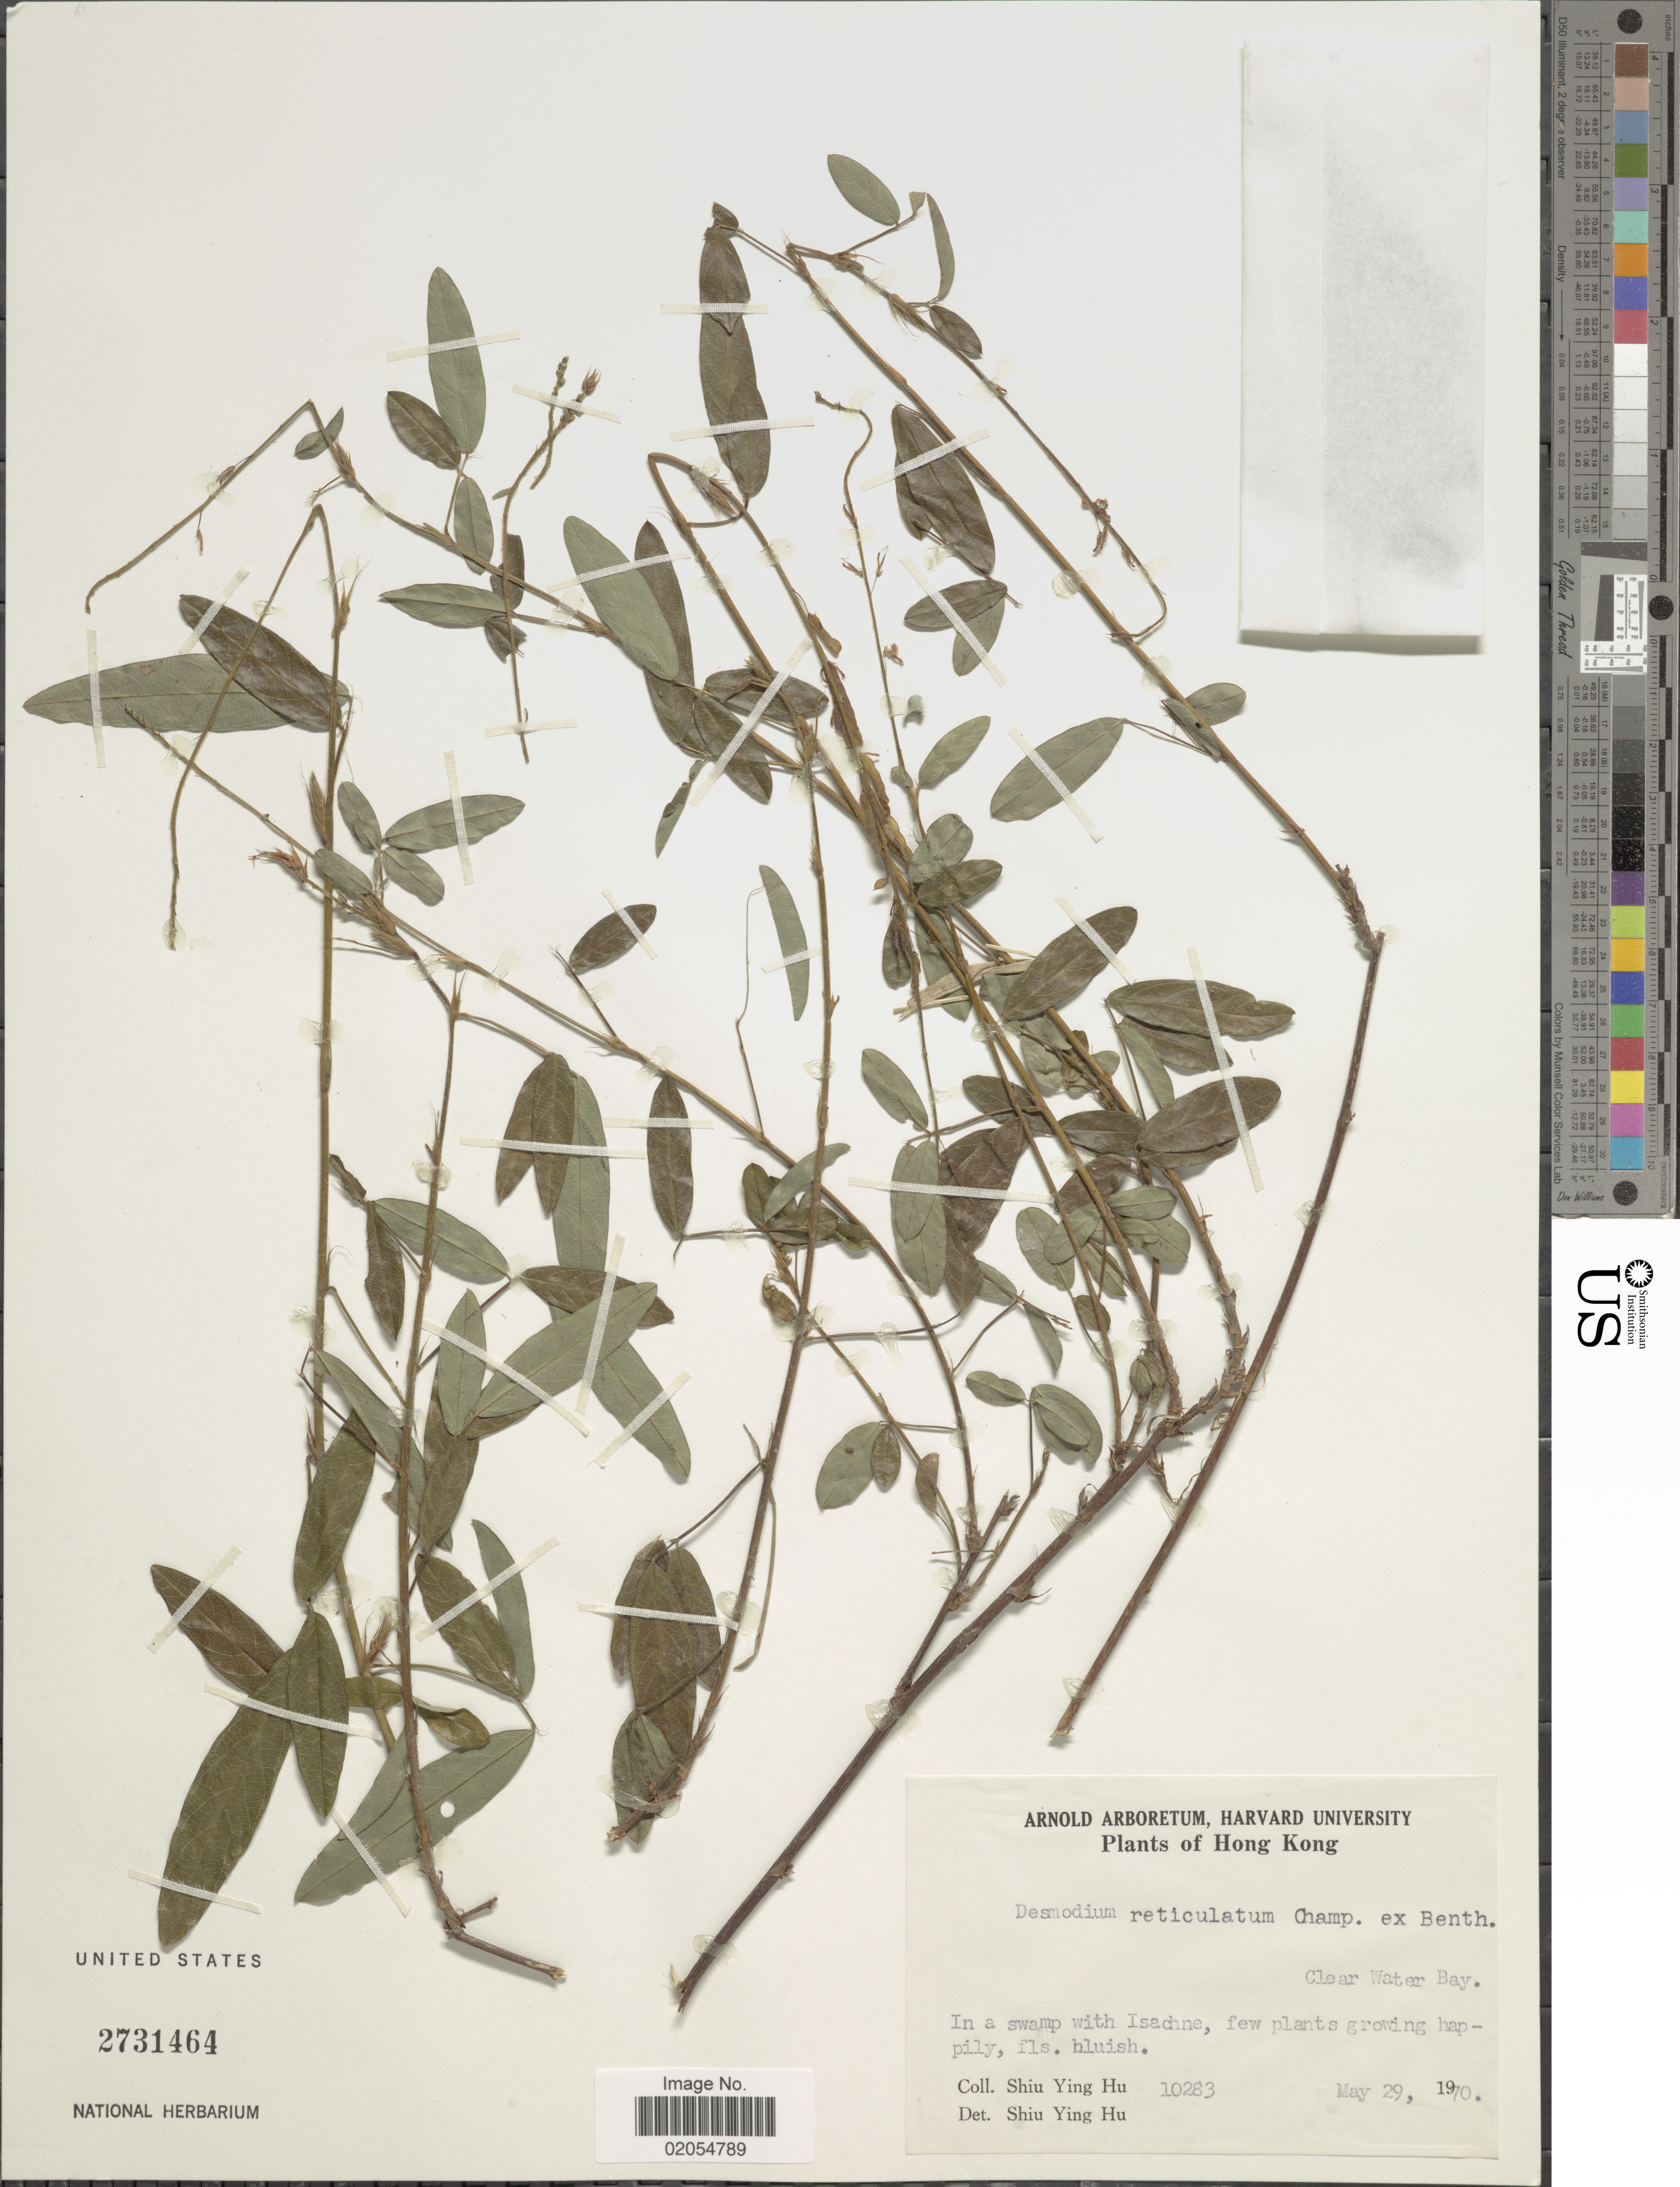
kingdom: Plantae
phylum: Tracheophyta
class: Magnoliopsida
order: Fabales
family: Fabaceae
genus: Grona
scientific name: Grona reticulata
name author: (Champ. ex Benth.) H. Ohashi & K. Ohashi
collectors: S. Y. Hu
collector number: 10283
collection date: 1970-05-29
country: China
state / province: Hong Kong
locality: Clear Water Bay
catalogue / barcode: US 2731464